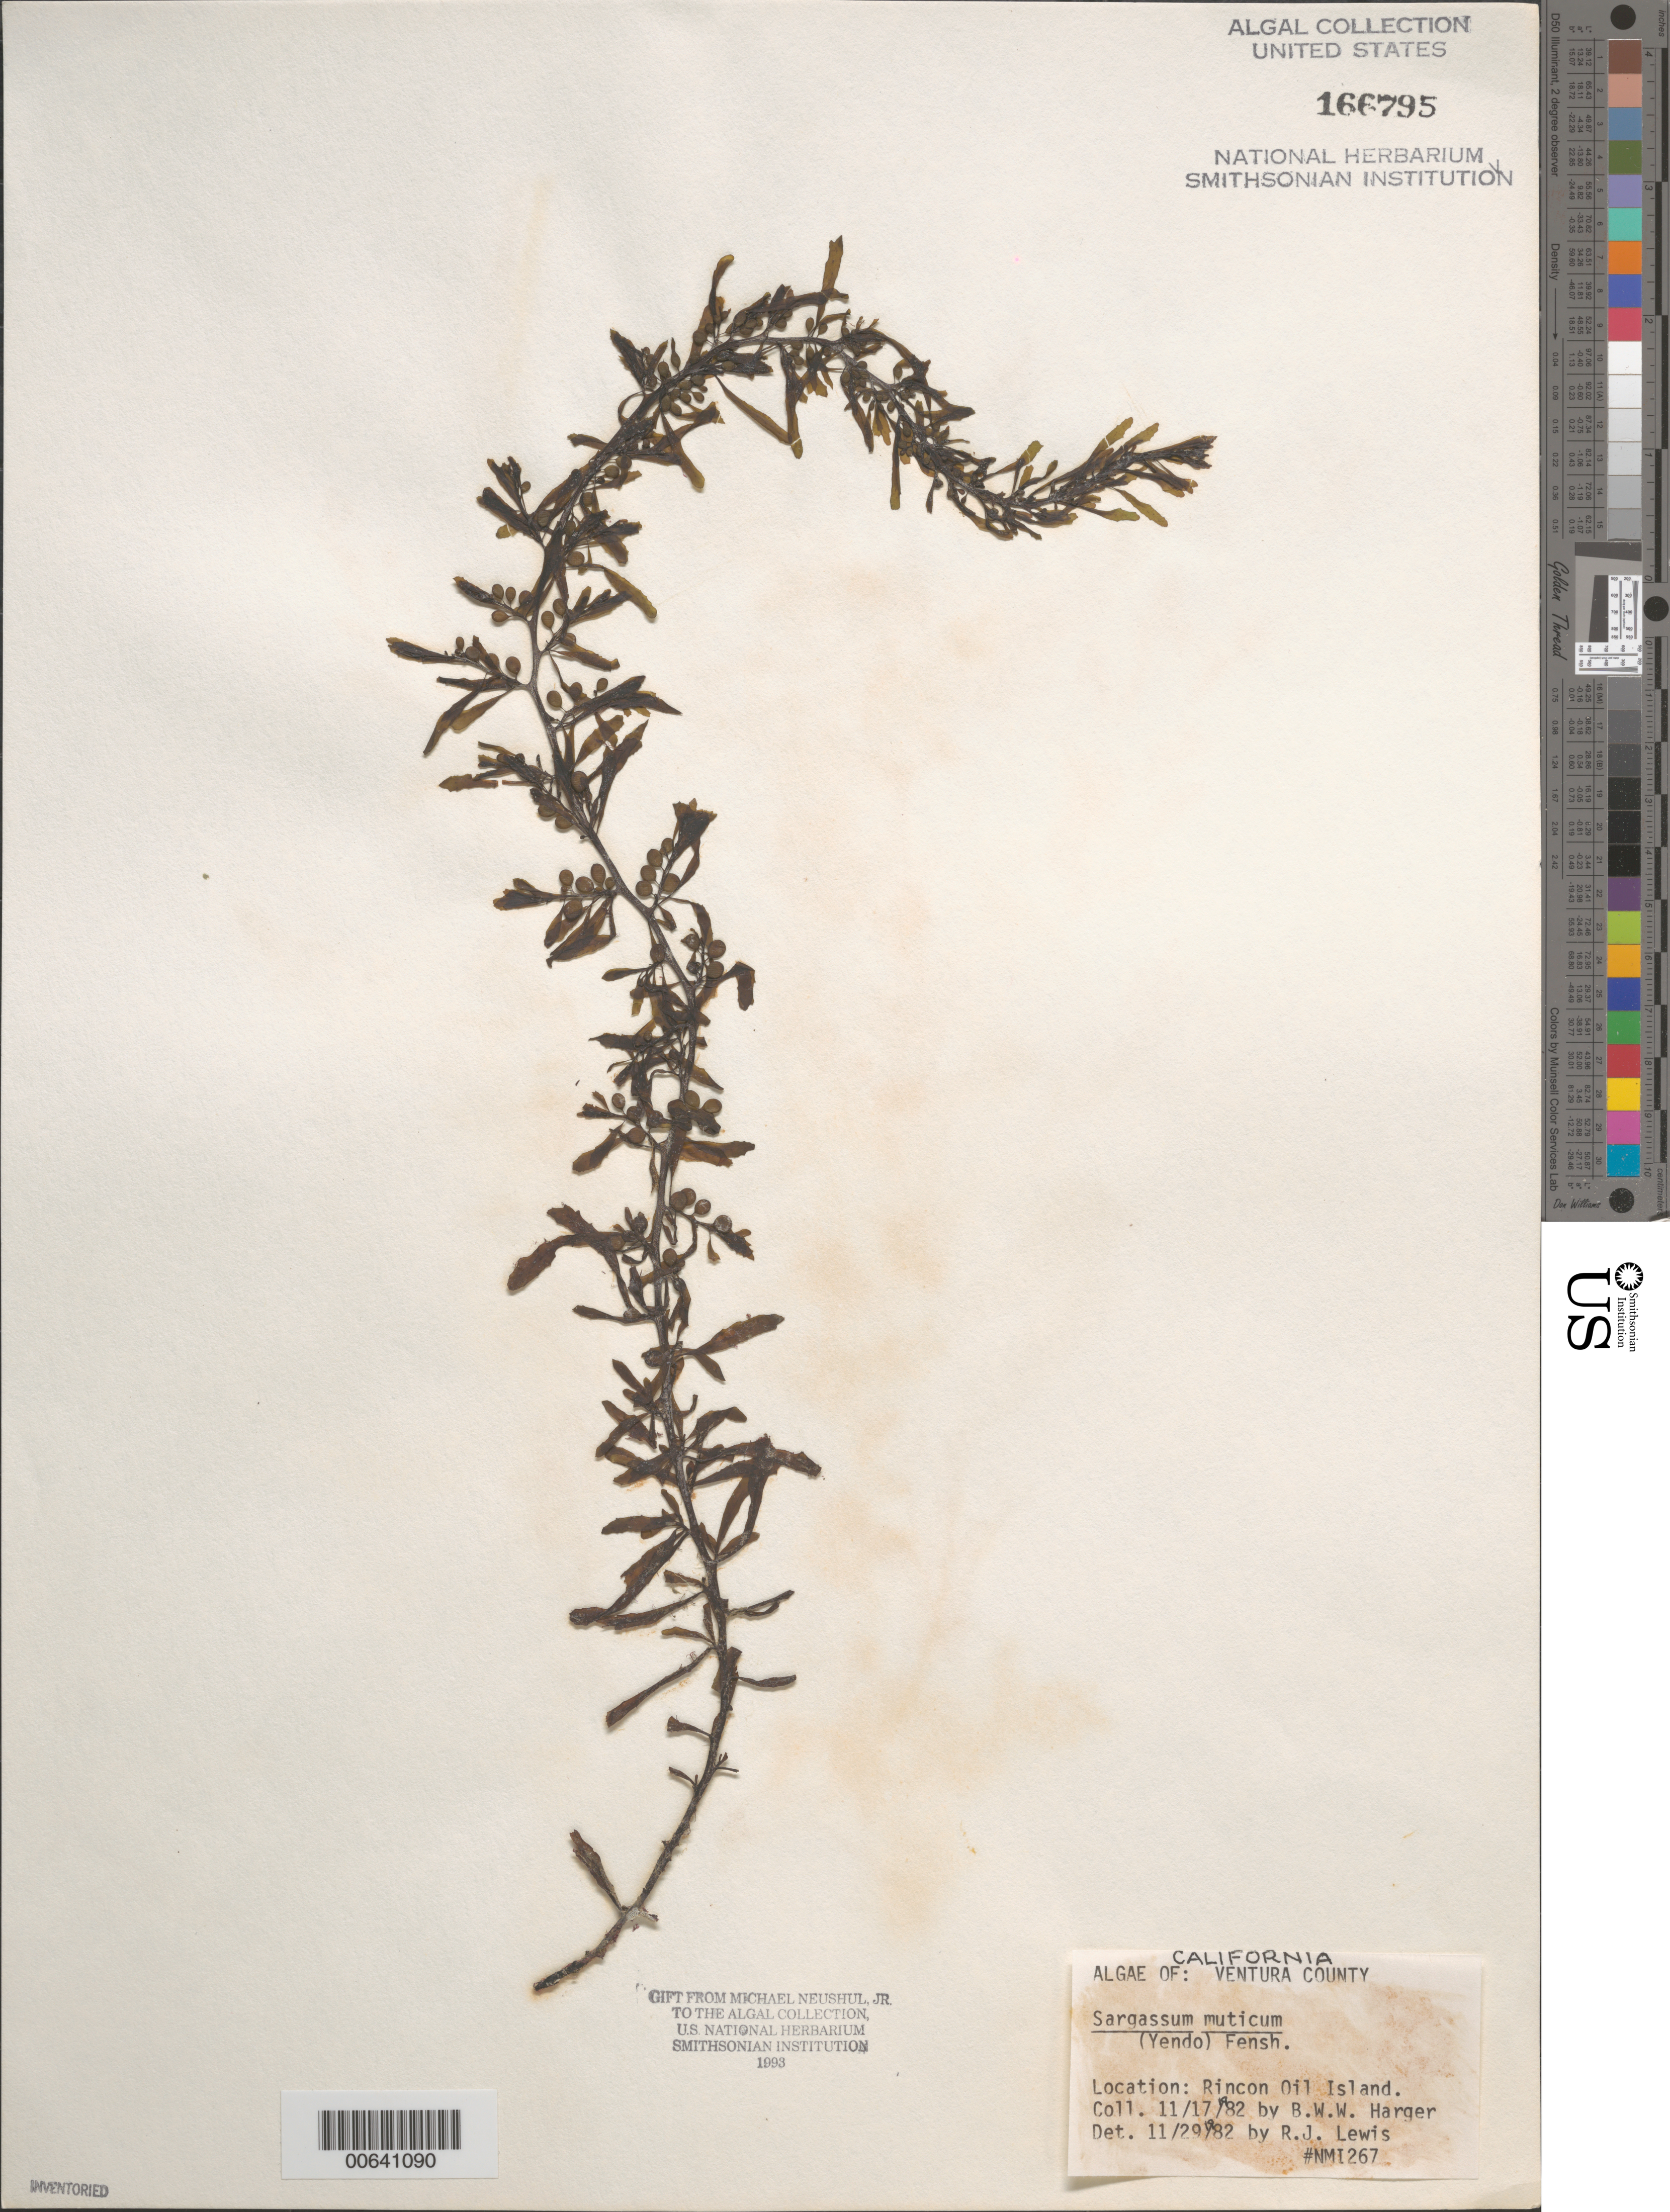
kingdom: Chromista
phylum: Ochrophyta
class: Phaeophyceae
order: Fucales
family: Sargassaceae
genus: Sargassum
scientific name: Sargassum muticum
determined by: Lewis, R. J.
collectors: B. W. Harger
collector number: NMI 267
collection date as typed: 17 Nov 1982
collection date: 1982-11-17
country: United States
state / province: California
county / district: Ventura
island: Rincon Oil Island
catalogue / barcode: US 166795